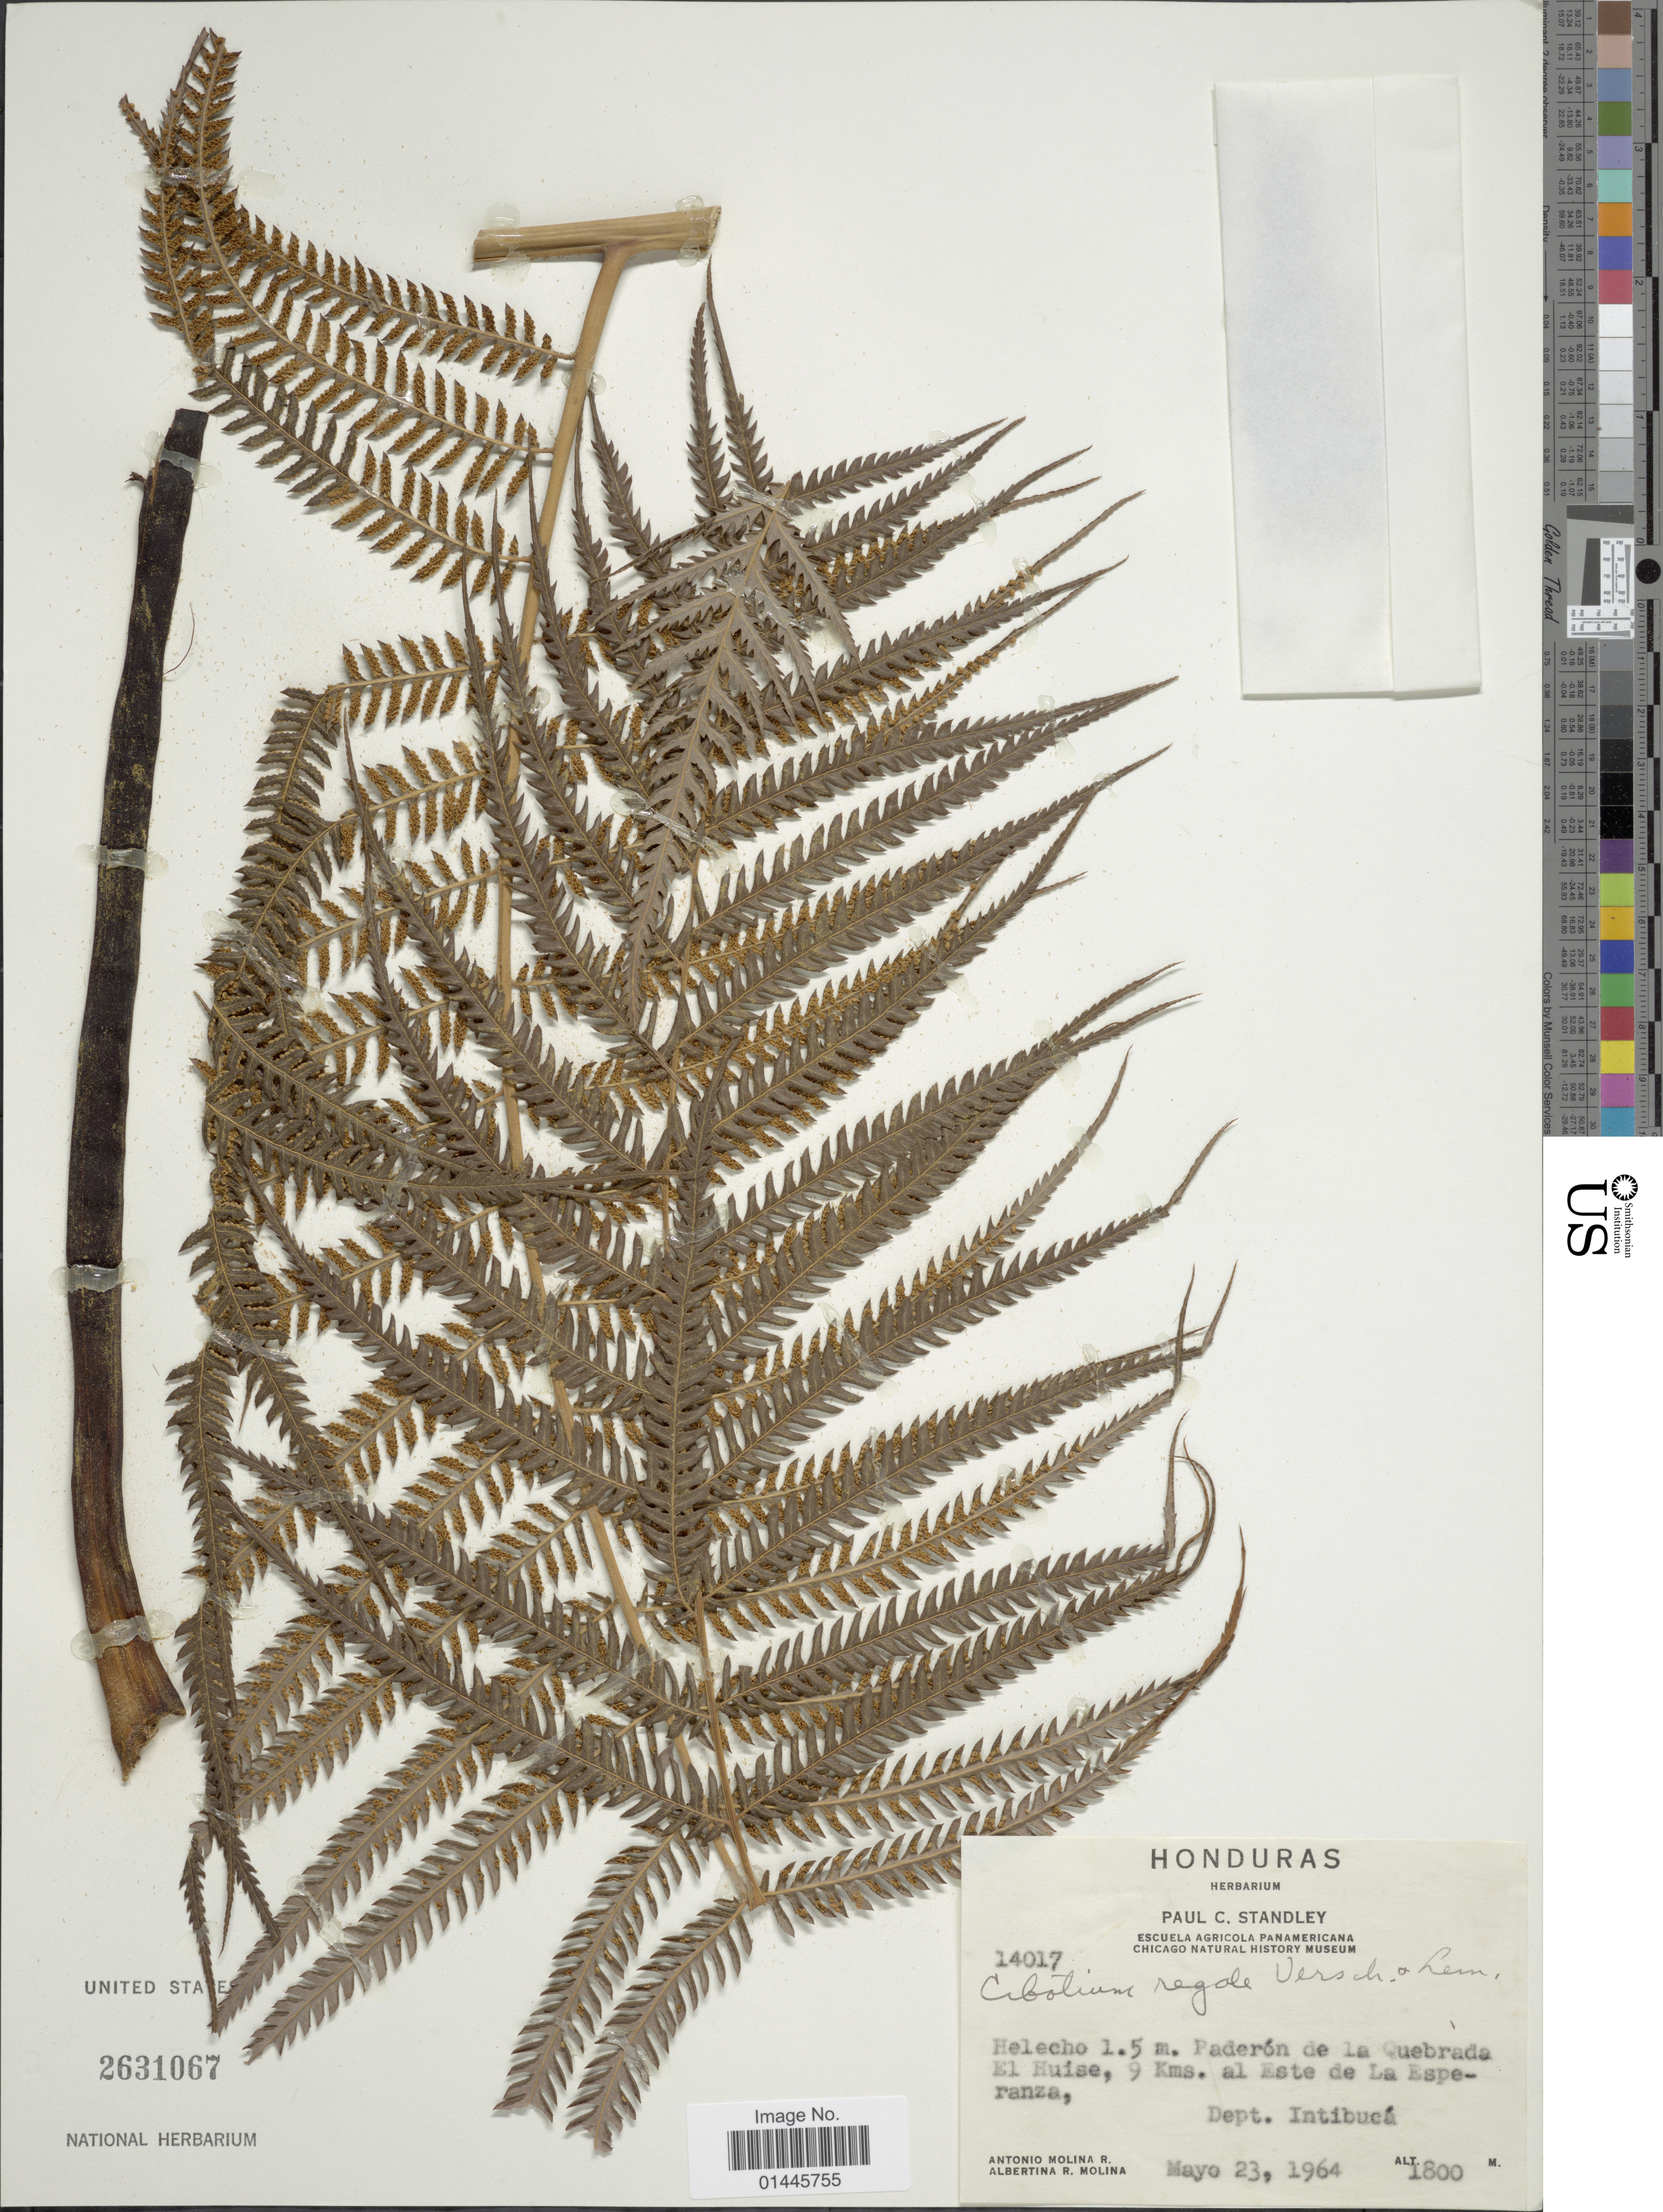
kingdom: Plantae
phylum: Tracheophyta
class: Polypodiopsida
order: Cyatheales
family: Cibotiaceae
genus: Cibotium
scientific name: Cibotium regale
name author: Verschaff. & Lem.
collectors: A. Molina R. & A. R. Molina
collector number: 14017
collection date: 1964-05-23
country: Honduras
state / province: Intibuca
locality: Paderon de La Quebrada El Huise, 9 Kms. al Este de La Esperanza.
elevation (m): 1800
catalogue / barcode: US 2631067